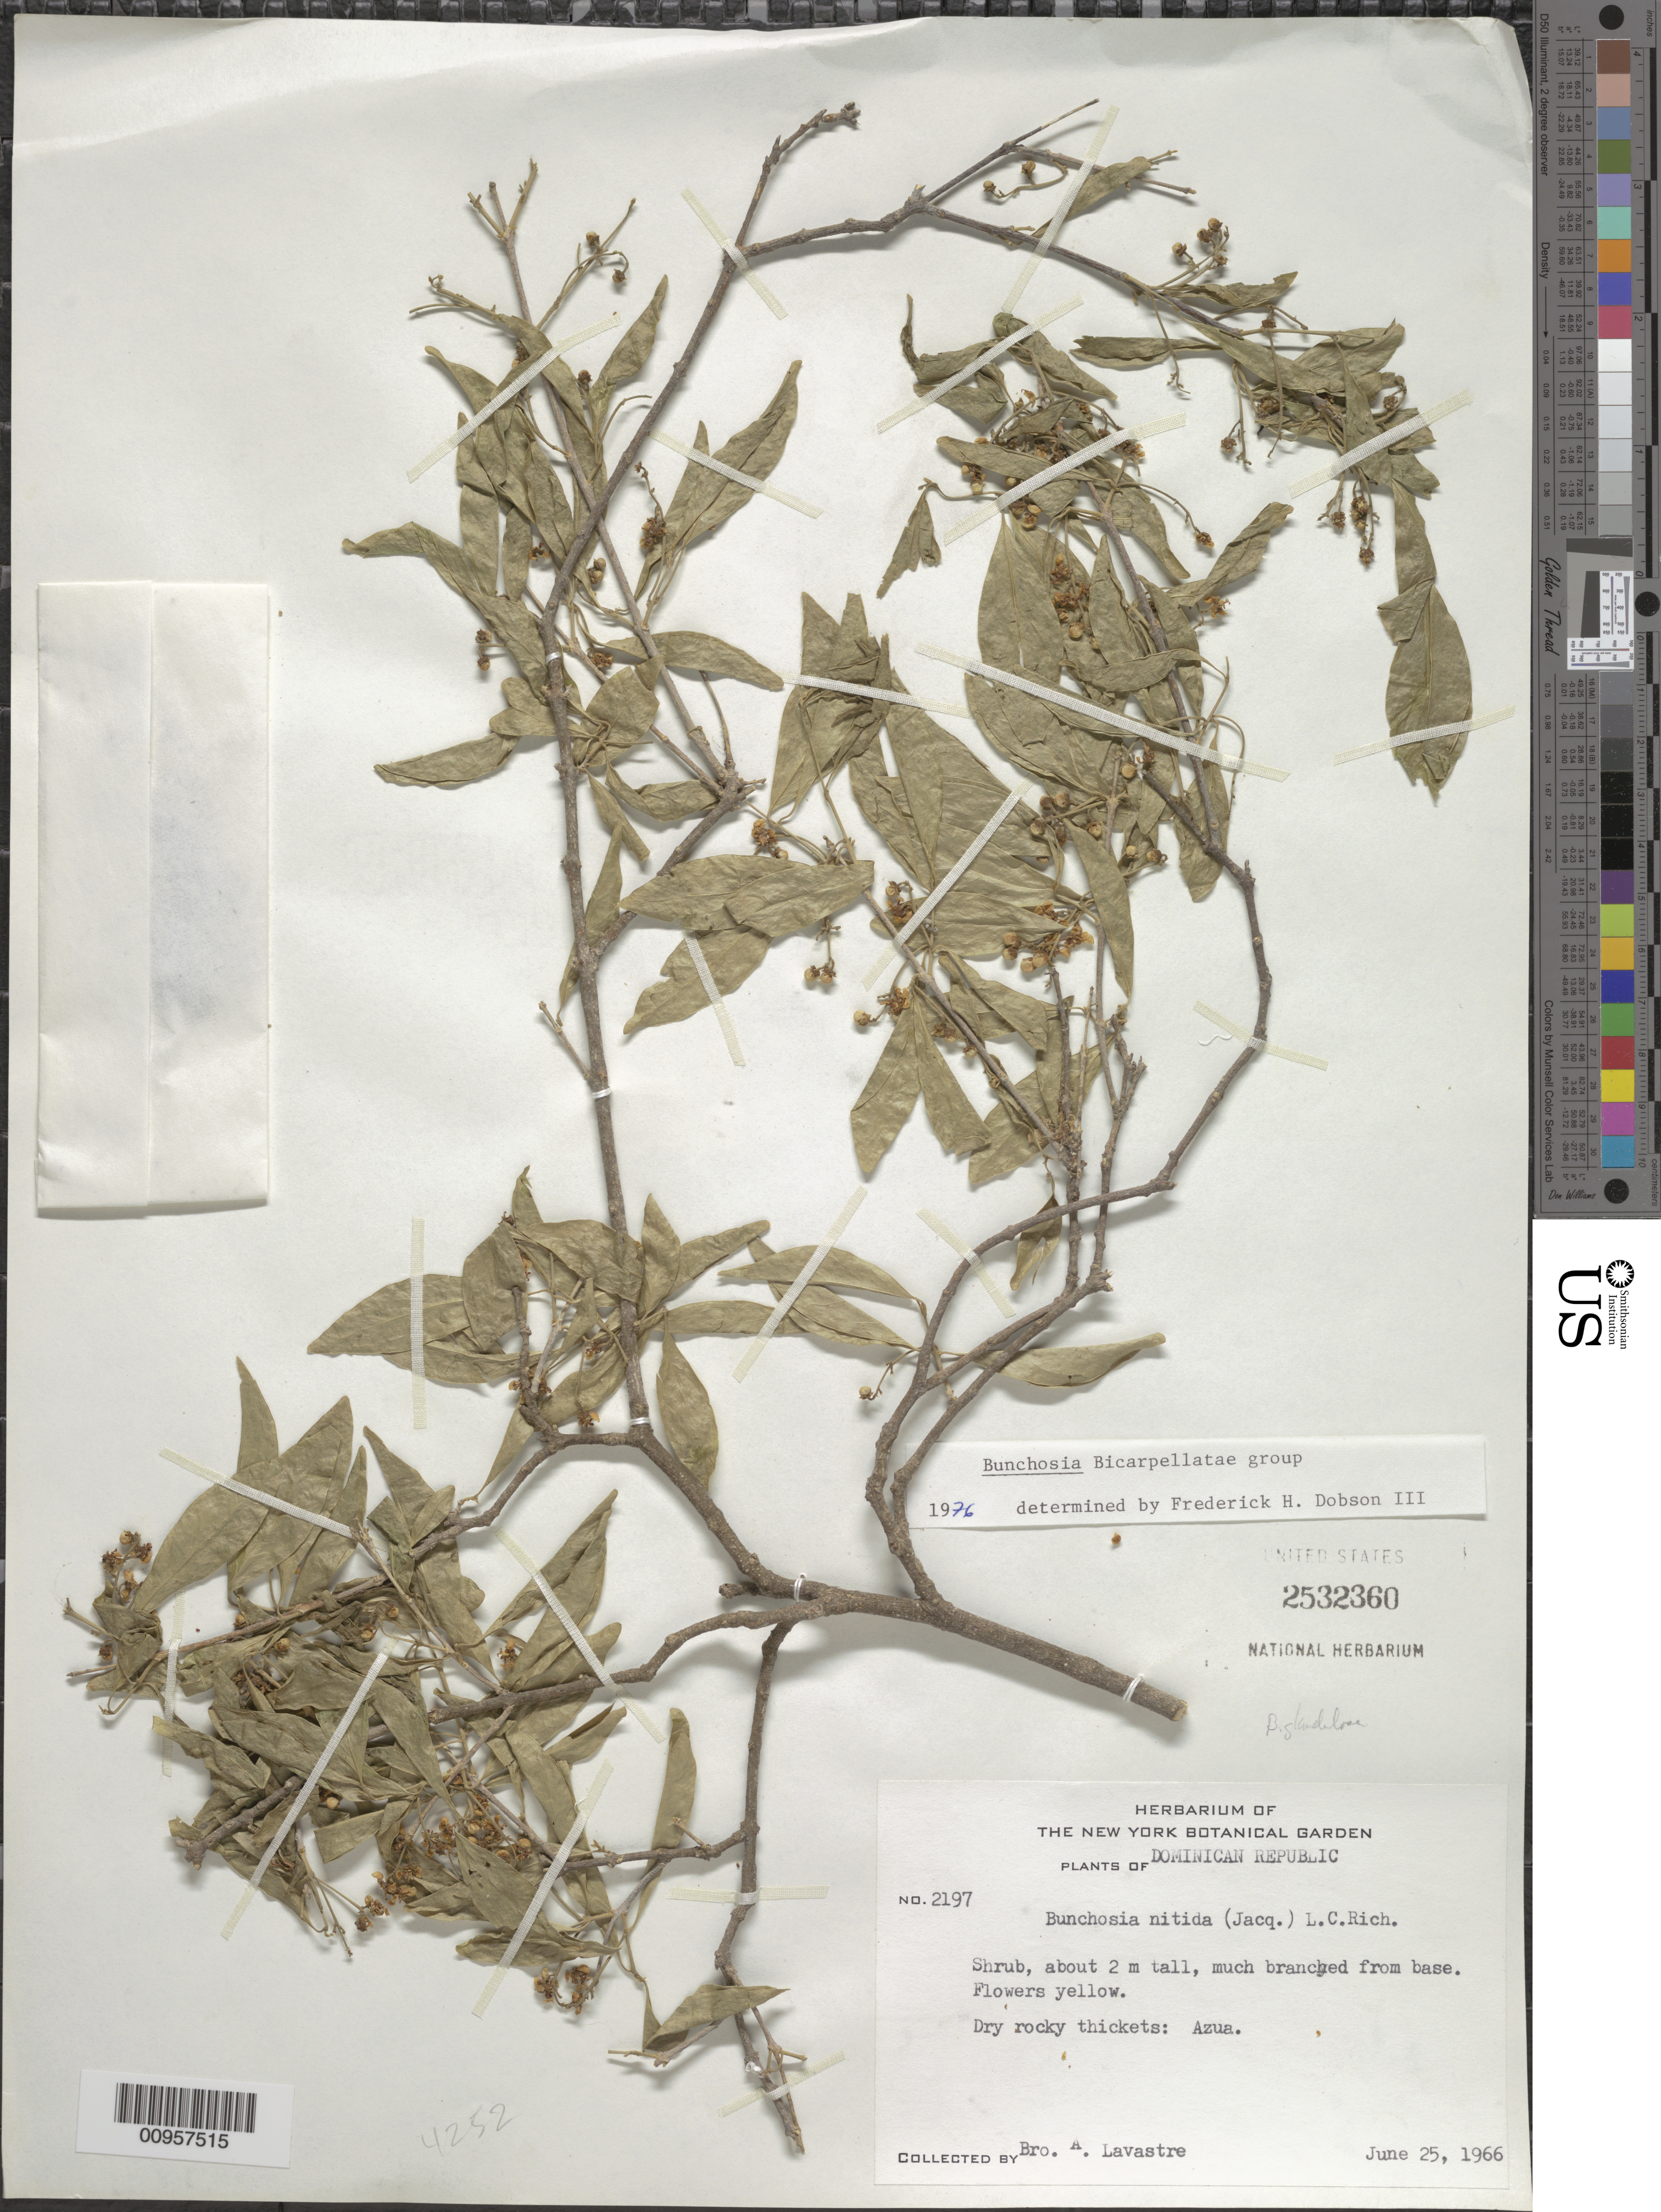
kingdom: Plantae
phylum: Tracheophyta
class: Magnoliopsida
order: Malpighiales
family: Malpighiaceae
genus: Bunchosia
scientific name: Bunchosia glandulosa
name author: (Cav.) DC.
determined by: Dobson, Frederick H.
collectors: B. Lavastre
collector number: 2197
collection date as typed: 25 Jun 1966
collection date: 1966-06-25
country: Dominican Republic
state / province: Azua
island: Hispaniola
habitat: Dry rocky thickets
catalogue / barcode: US 2532360